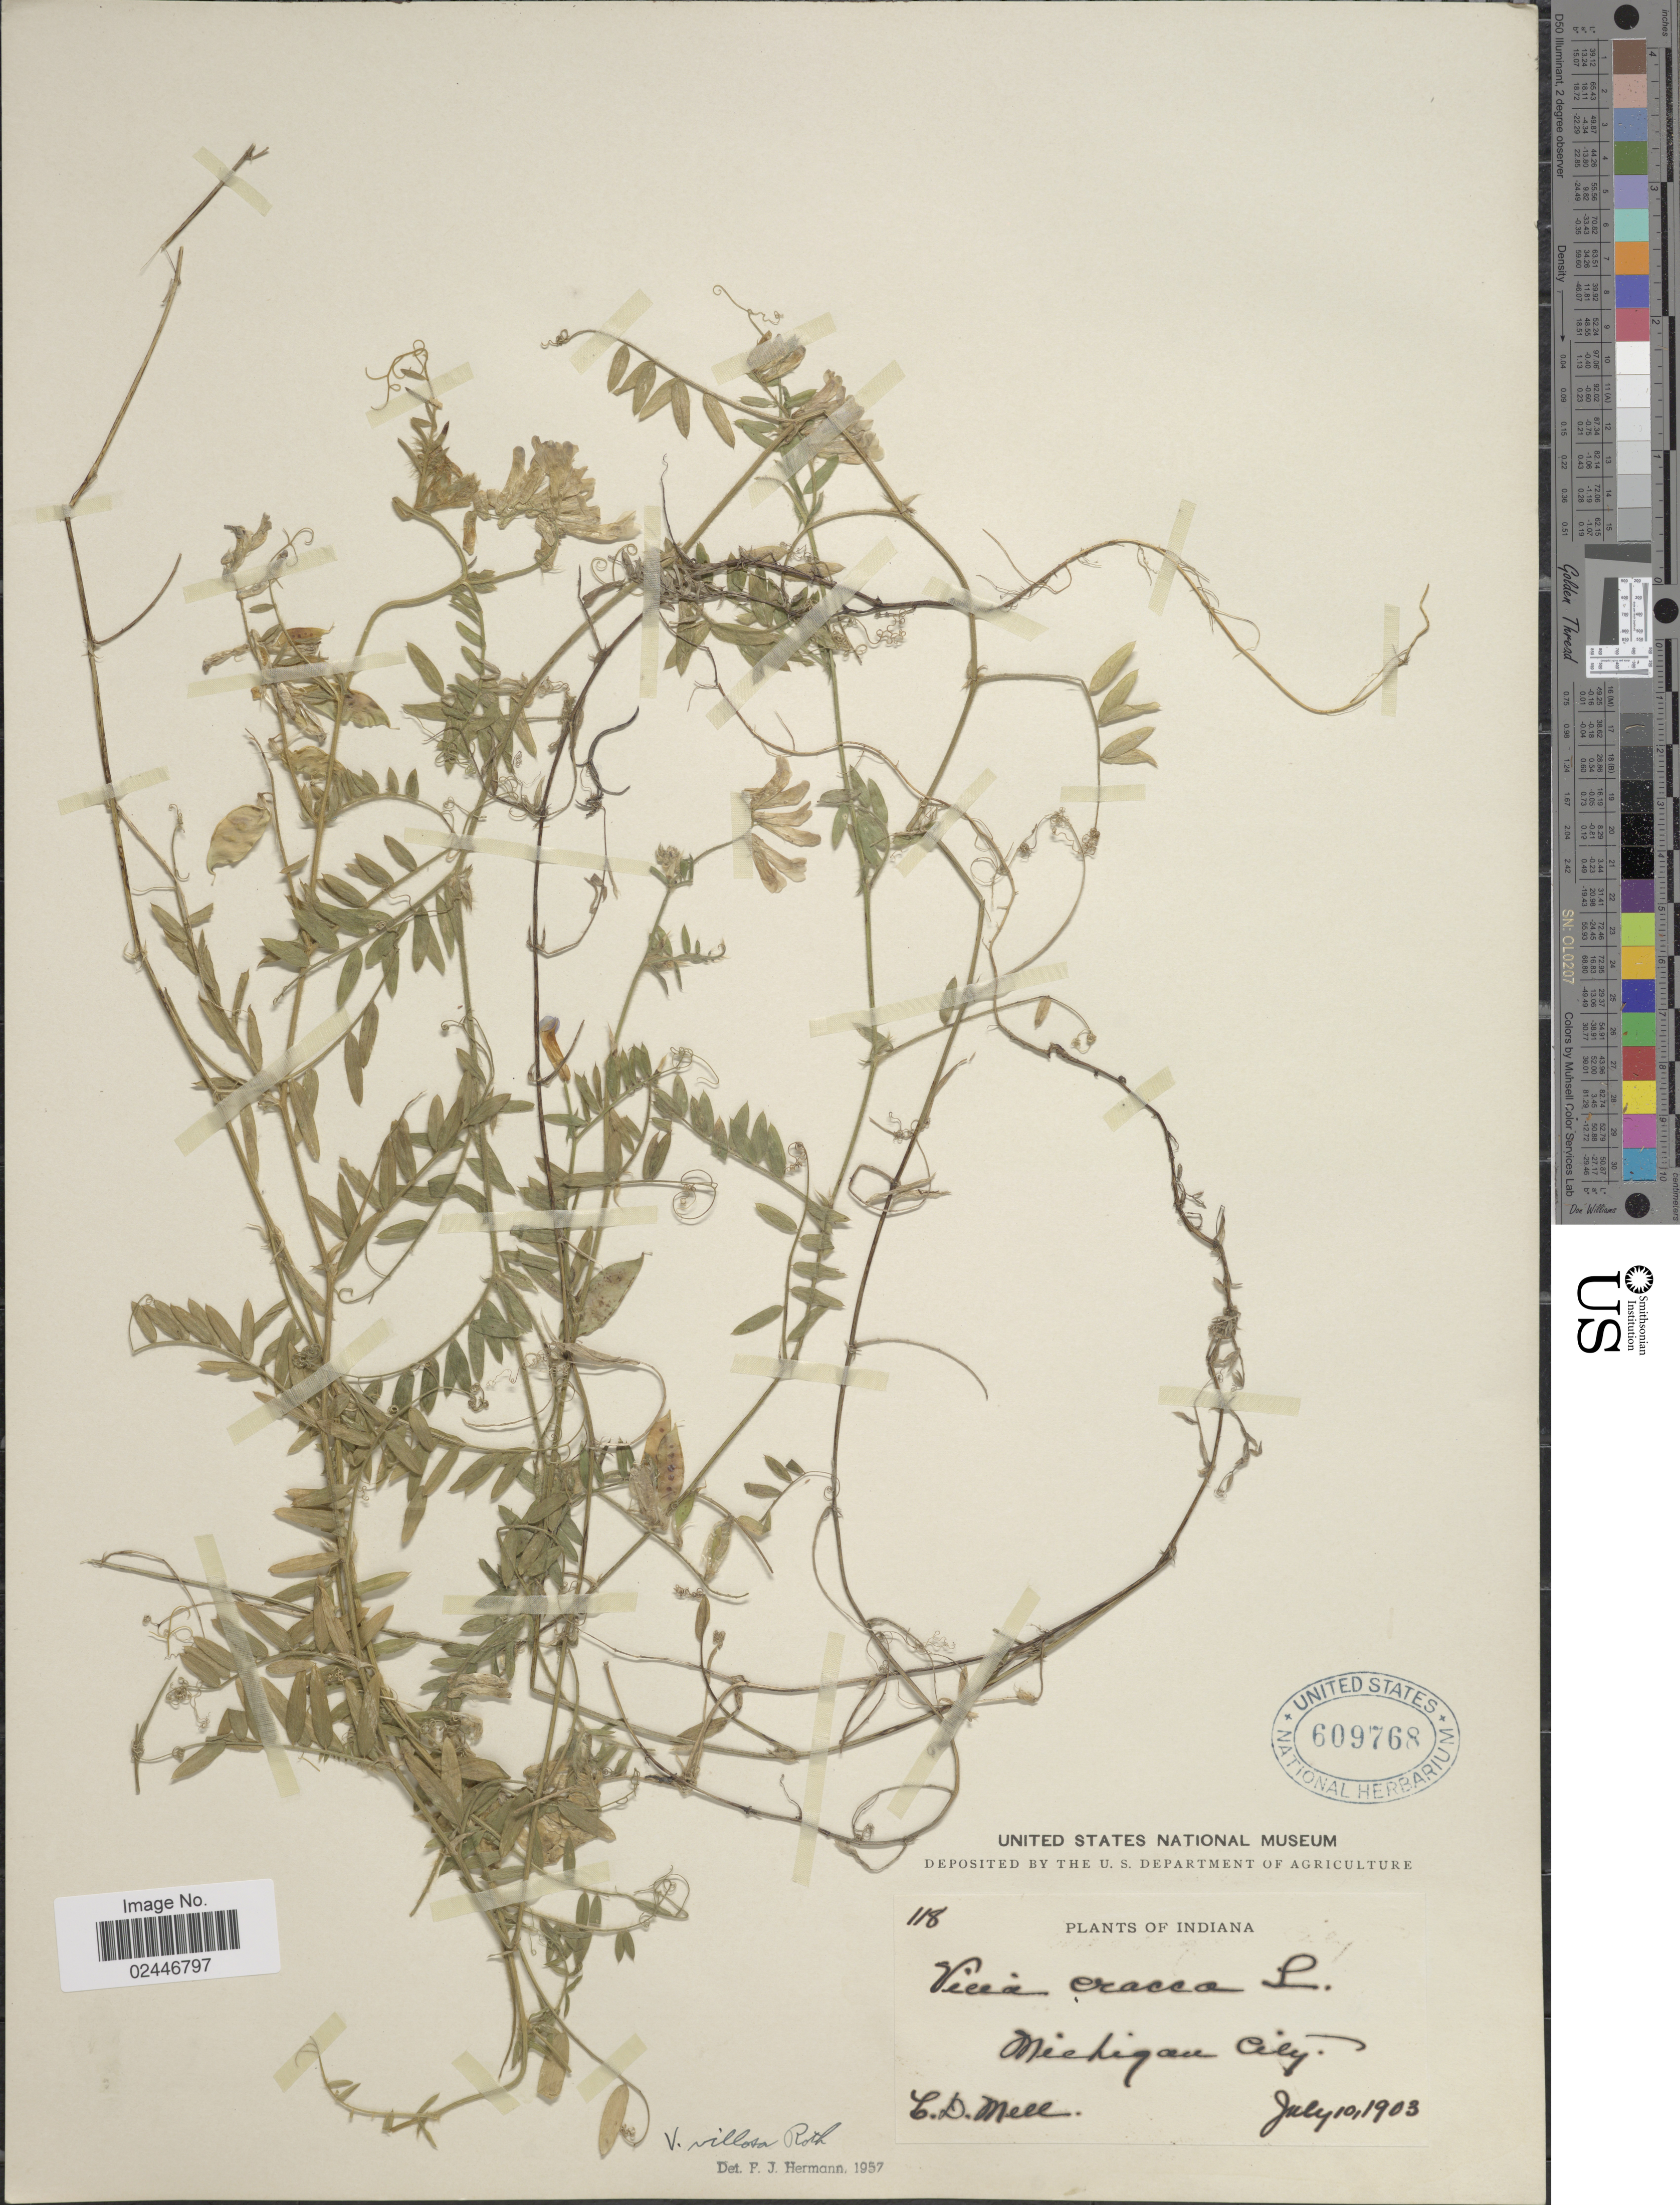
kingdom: Plantae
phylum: Tracheophyta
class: Magnoliopsida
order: Fabales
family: Fabaceae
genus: Vicia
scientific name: Vicia villosa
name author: Roth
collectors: C. D. Mell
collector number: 118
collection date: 1903-07-10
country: United States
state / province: Indiana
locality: Michigan City.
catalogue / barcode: US 609768